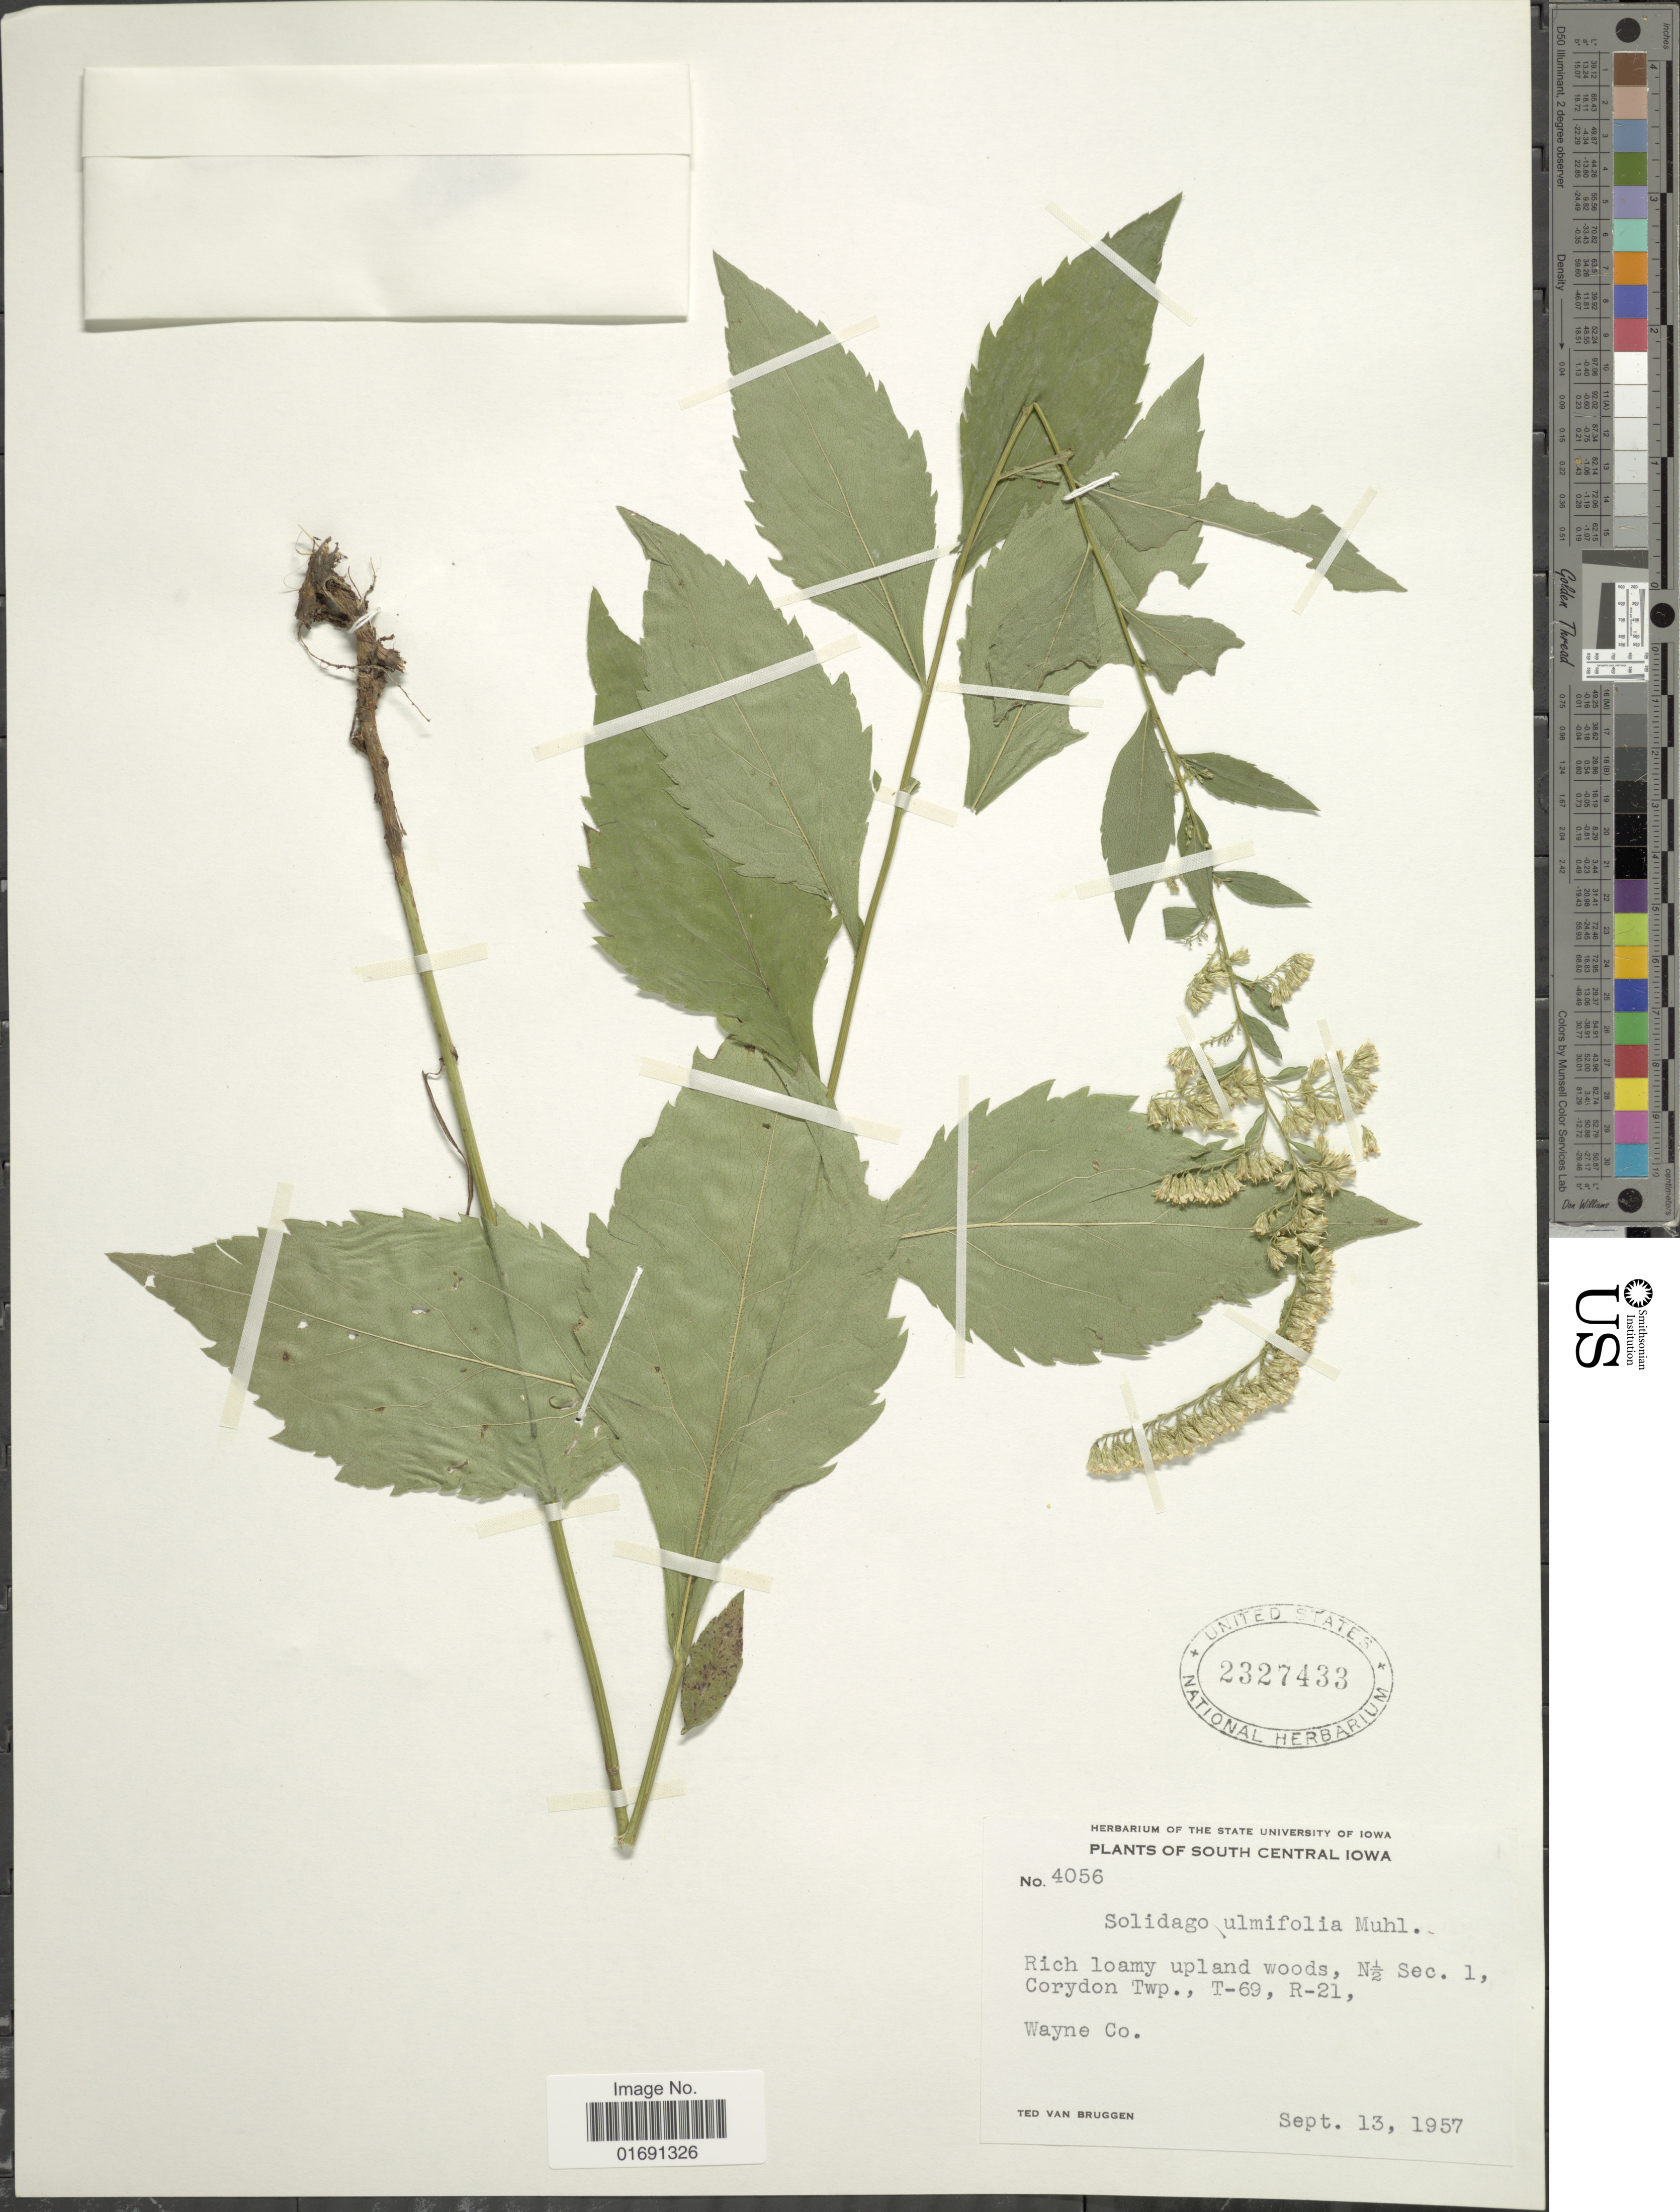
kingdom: Plantae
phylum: Tracheophyta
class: Magnoliopsida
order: Asterales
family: Asteraceae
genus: Solidago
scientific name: Solidago ulmifolia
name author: Muhl. ex Willd.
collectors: T. van Bruggen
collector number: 4056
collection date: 1957-09-13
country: United States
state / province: Iowa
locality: South Central Iowa, N½ Sec. 1, Corydon Twp., T-69, R-21, Wayne Co.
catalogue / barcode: US 2327433